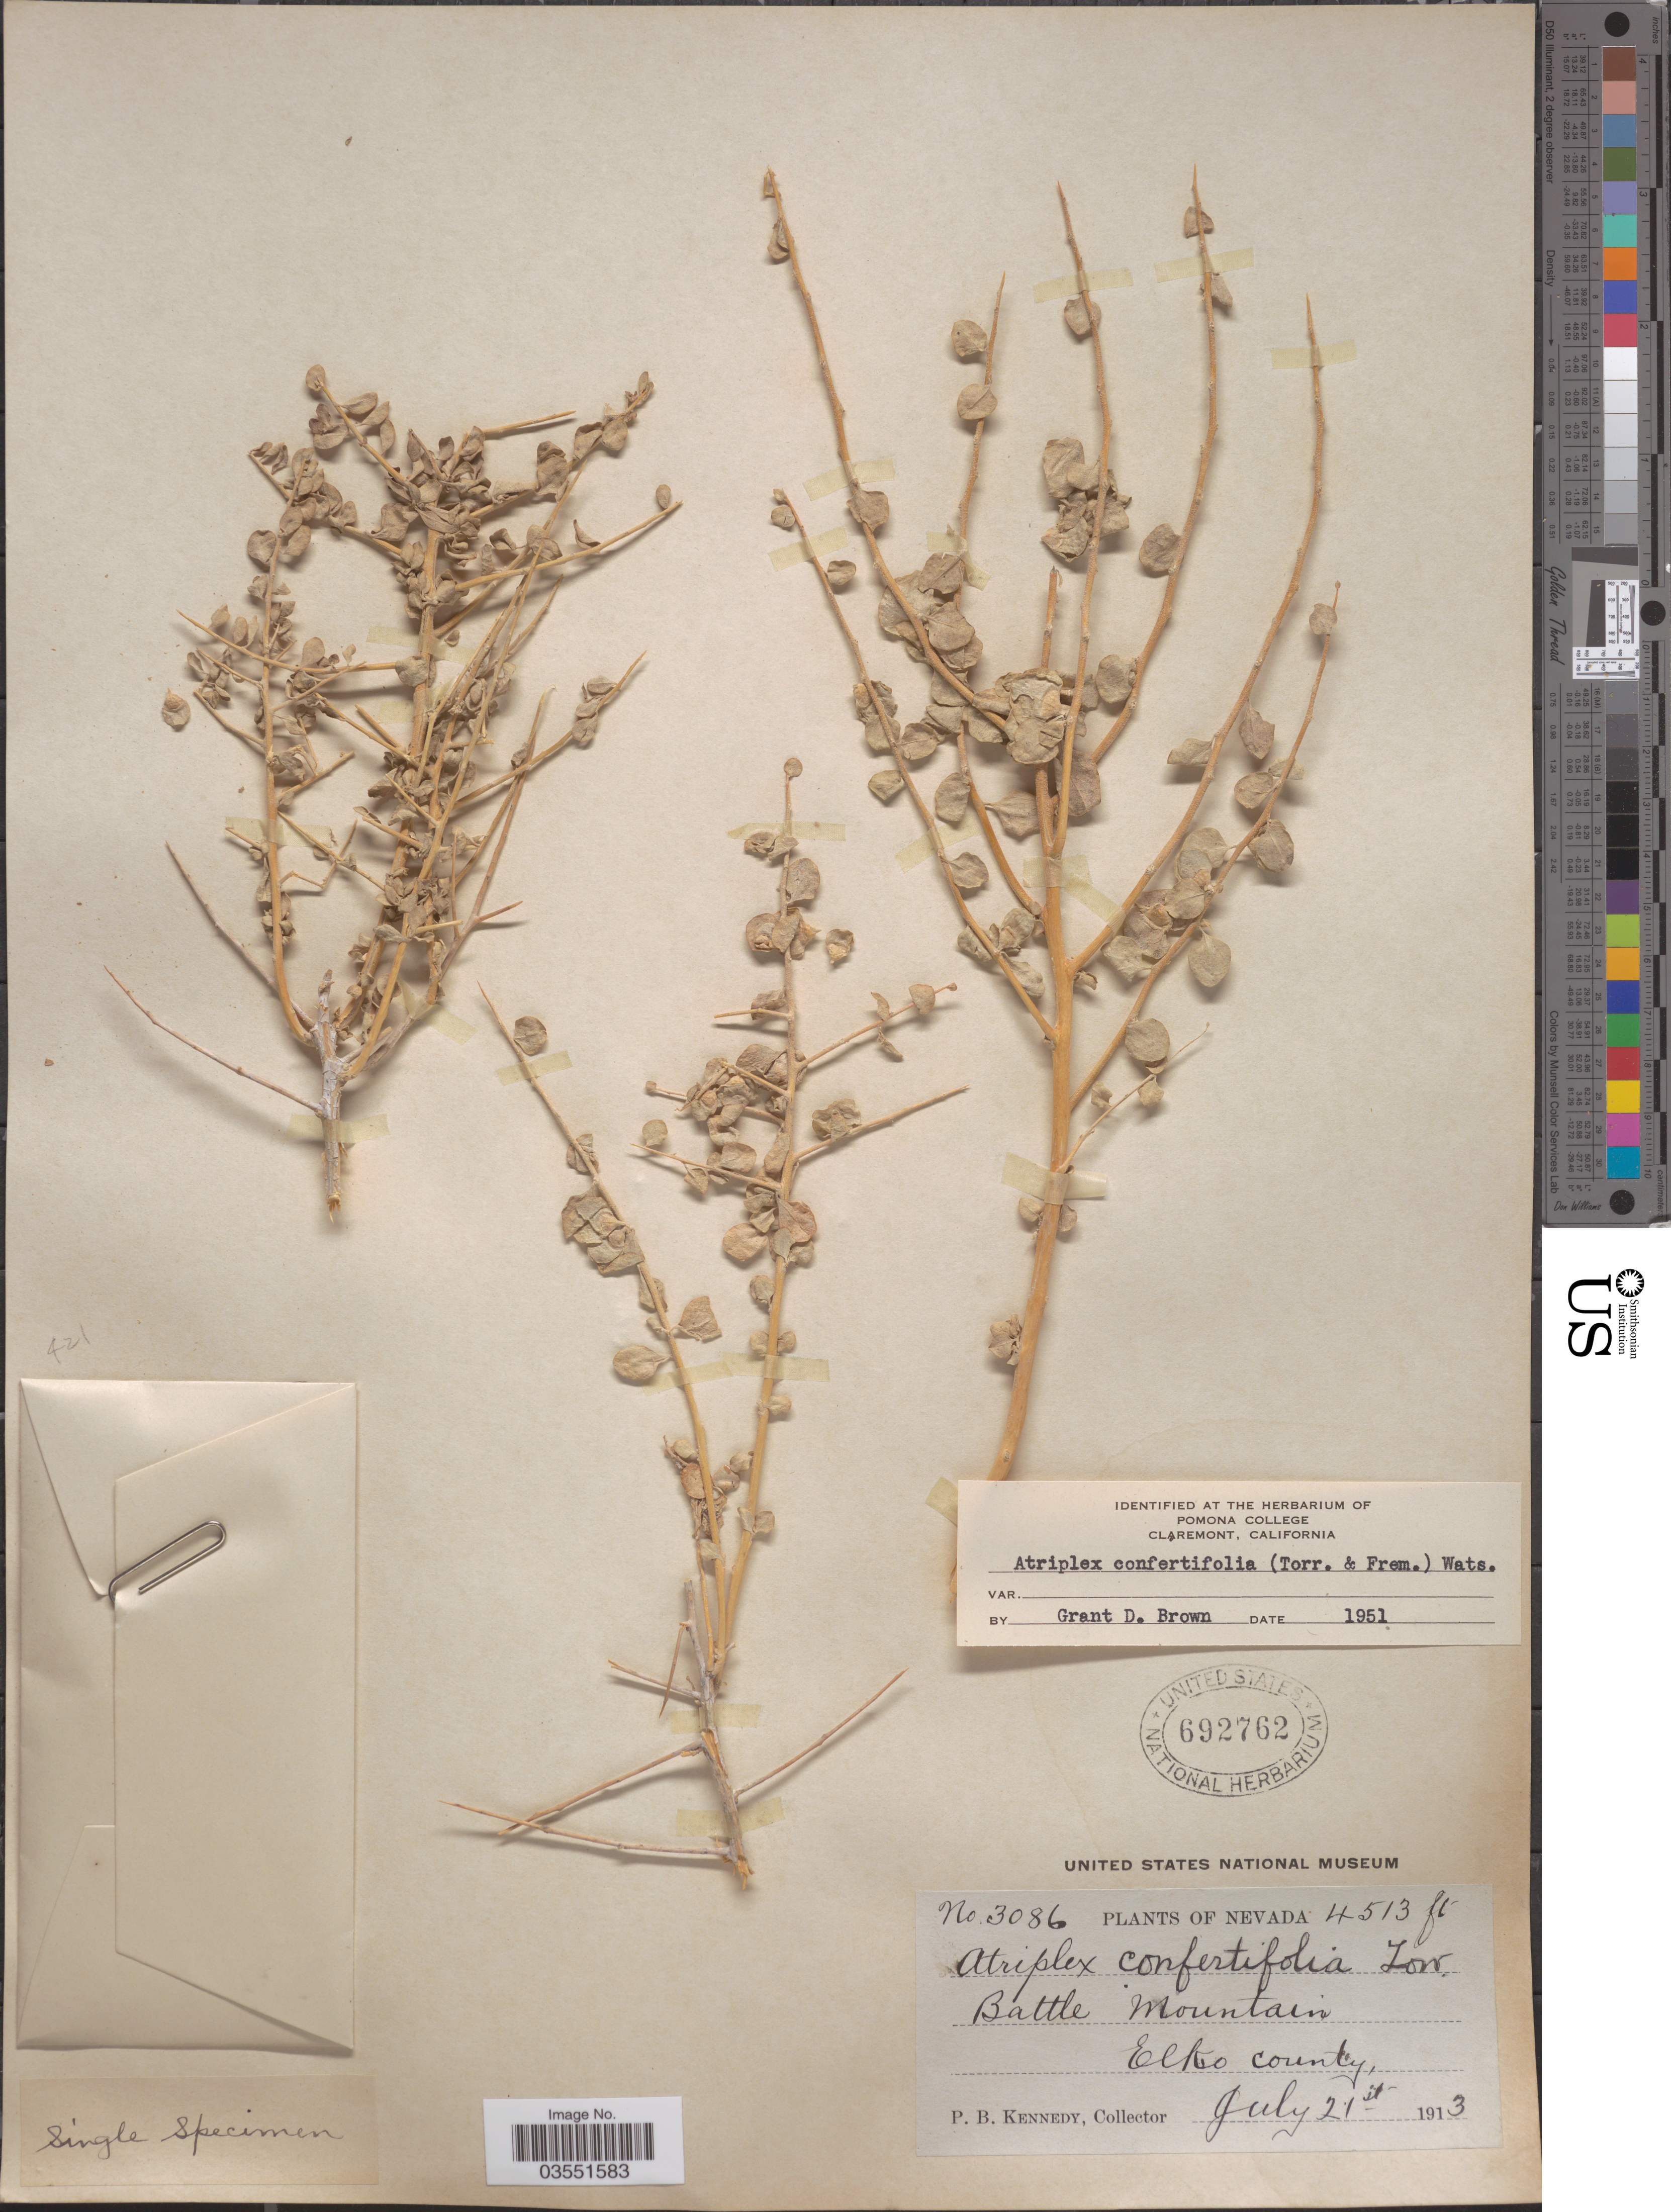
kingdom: Plantae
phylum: Tracheophyta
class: Magnoliopsida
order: Caryophyllales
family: Amaranthaceae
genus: Atriplex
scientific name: Atriplex confertifolia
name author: (Torr. & Frém.) S. Watson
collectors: P. B. Kennedy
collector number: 3086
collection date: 1913-07-21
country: United States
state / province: Nevada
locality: Battle Mountain. Elke County.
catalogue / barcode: US 692762